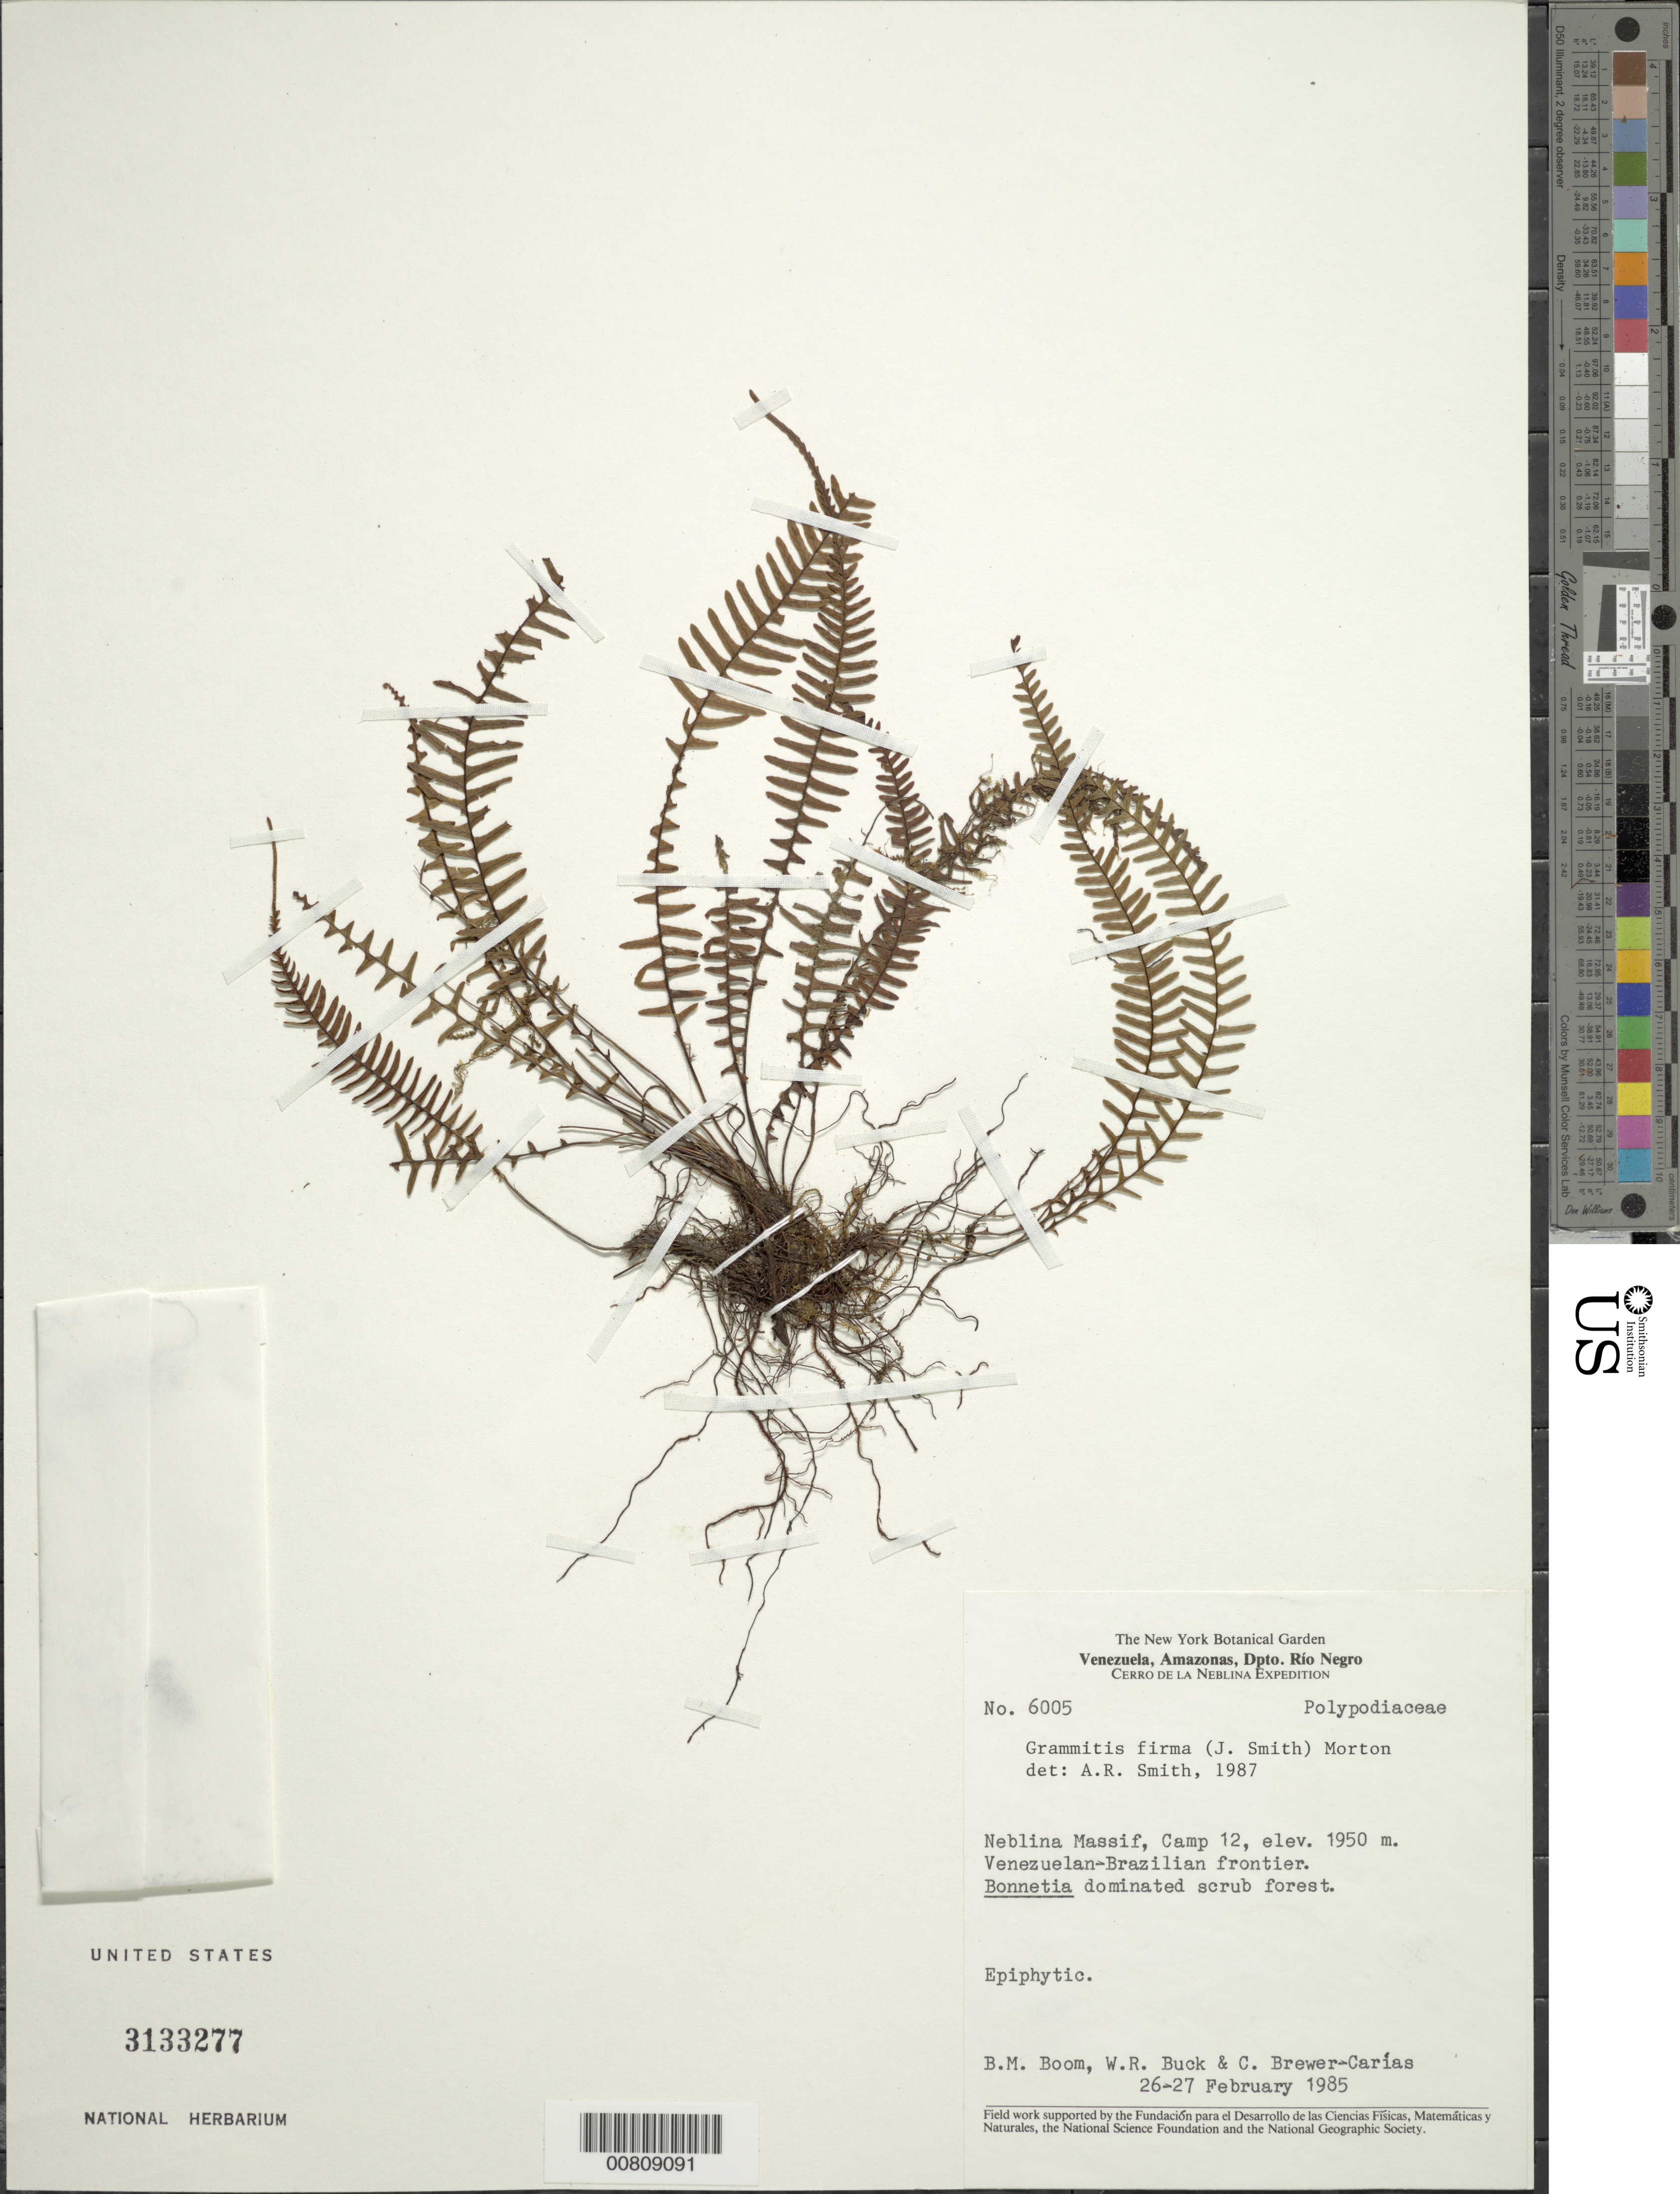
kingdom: Plantae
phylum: Tracheophyta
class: Polypodiopsida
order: Polypodiales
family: Polypodiaceae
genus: Melpomene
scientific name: Melpomene firma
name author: (J. Sm.) A.R. Sm. & R.C. Moran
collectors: B. M. Boom, W. R. Buck & C. Brewer-Carias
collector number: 6005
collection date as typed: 26-Feb-85 to 27-Feb-85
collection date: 1985-02-26/1985-02-27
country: Venezuela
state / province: Amazonas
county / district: Río Negro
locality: Neblina Massif, Camp 12, Venezuelan-Brazilian frontier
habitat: Bonnetia dominated scrub forest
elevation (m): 1950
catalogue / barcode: US 3133277